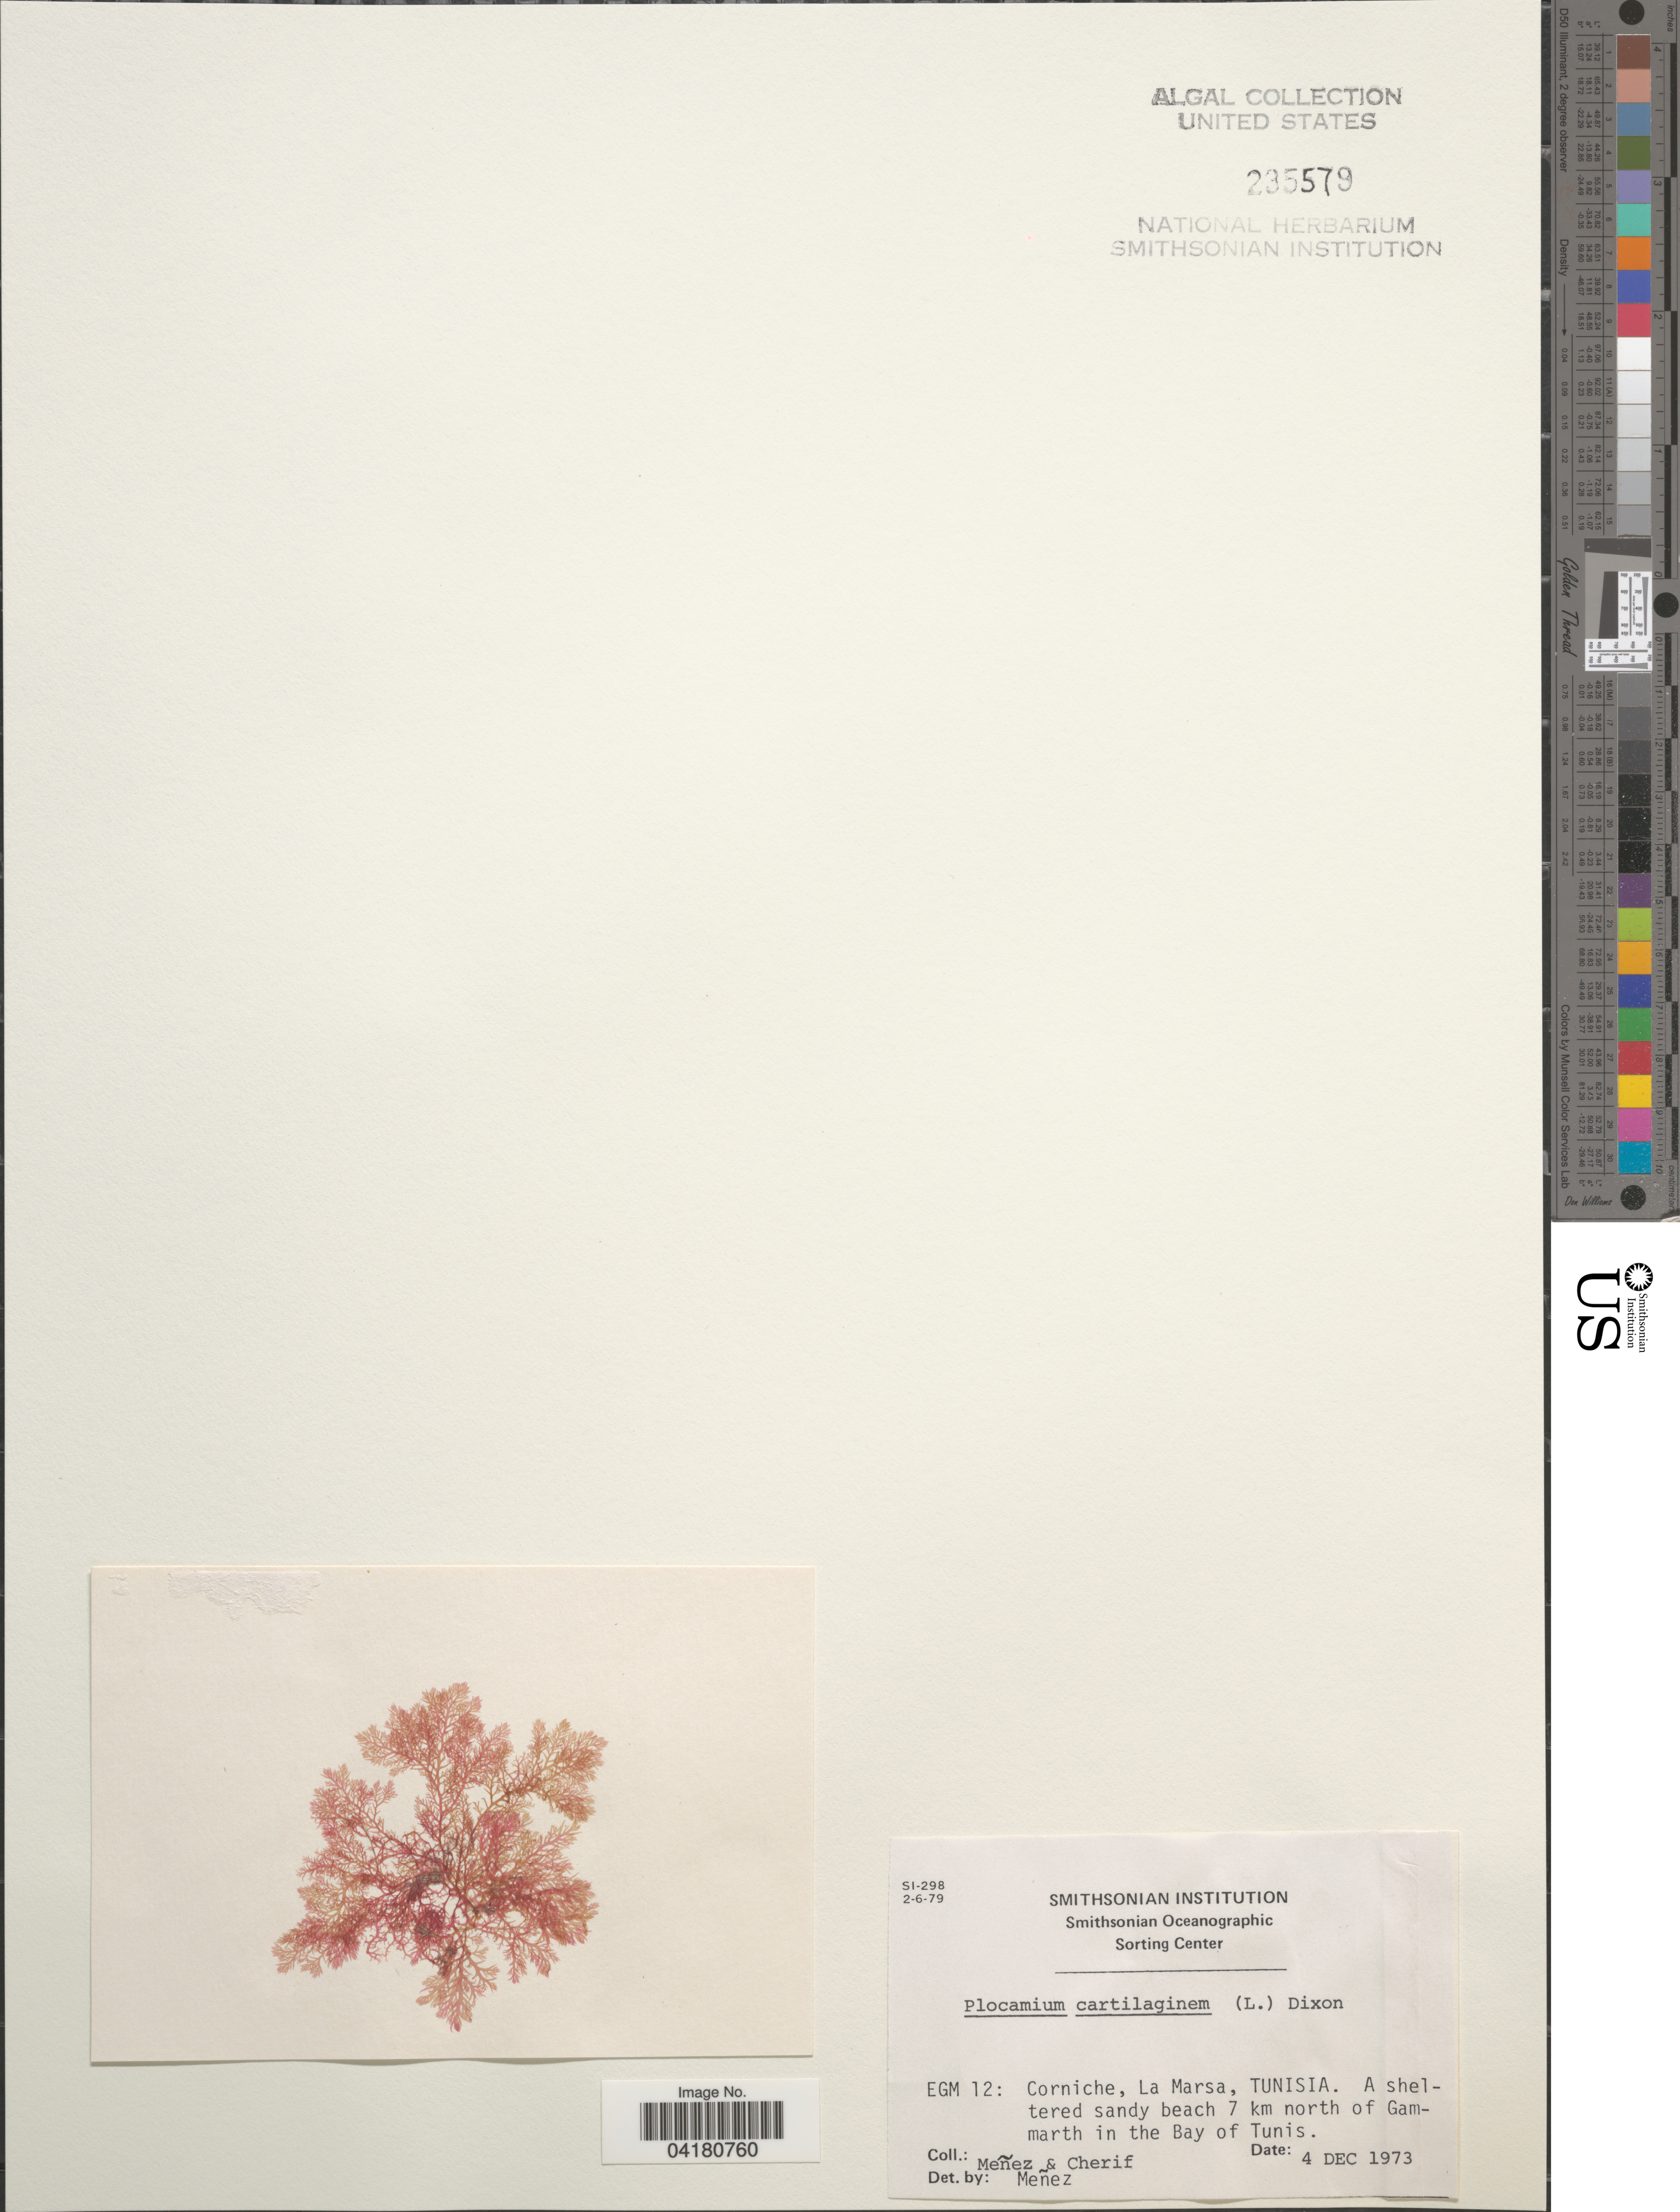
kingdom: Plantae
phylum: Rhodophyta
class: Florideophyceae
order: Plocamiales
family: Plocamiaceae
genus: Plocamium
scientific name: Plocamium cartilagineum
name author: (L.) P.S. Dixon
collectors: Menez & -. Cherif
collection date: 1973-12-04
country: Tunisia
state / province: Tunis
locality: EGM 12: Corniche, La Marsa. A sheltered sandy beach 7 km north of Gammarth in the Bay of Tunis.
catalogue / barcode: US 235579